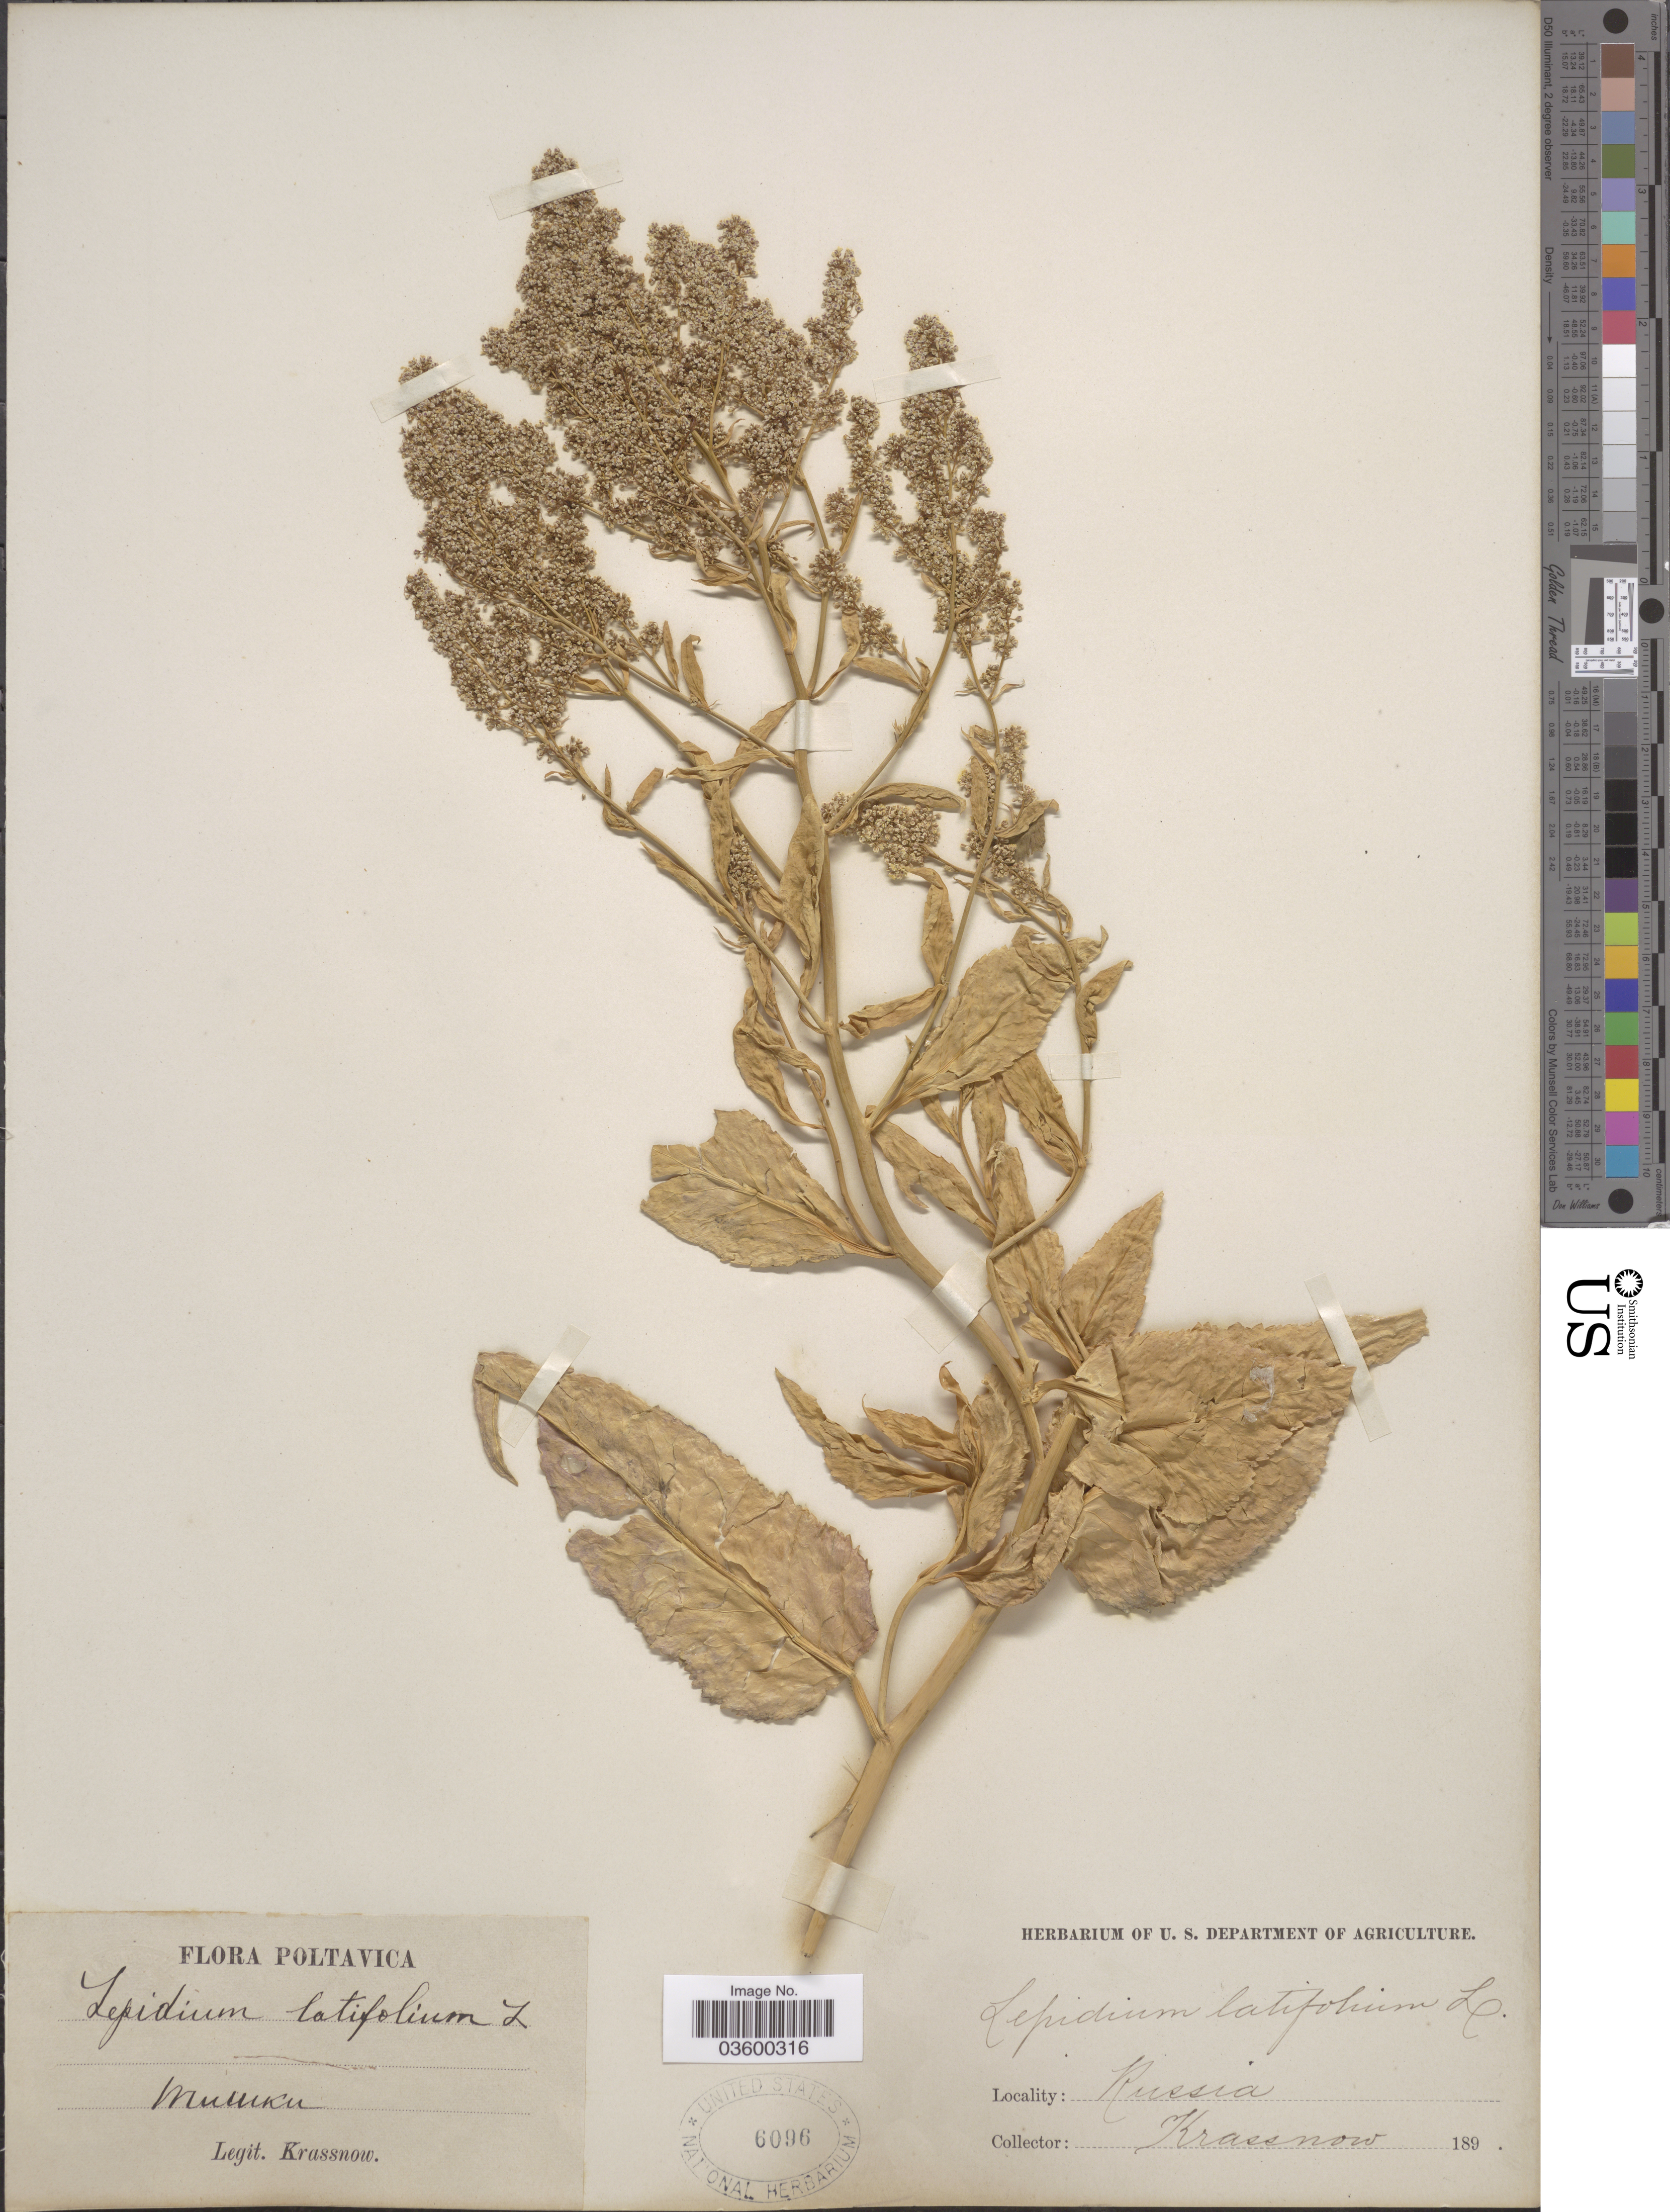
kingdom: Plantae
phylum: Tracheophyta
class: Magnoliopsida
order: Brassicales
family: Brassicaceae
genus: Lepidium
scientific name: Lepidium latifolium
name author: L.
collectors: -. Krassnow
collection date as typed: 189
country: Ukraine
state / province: Poltava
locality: Poltavica. Tyshky.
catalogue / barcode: US 6096